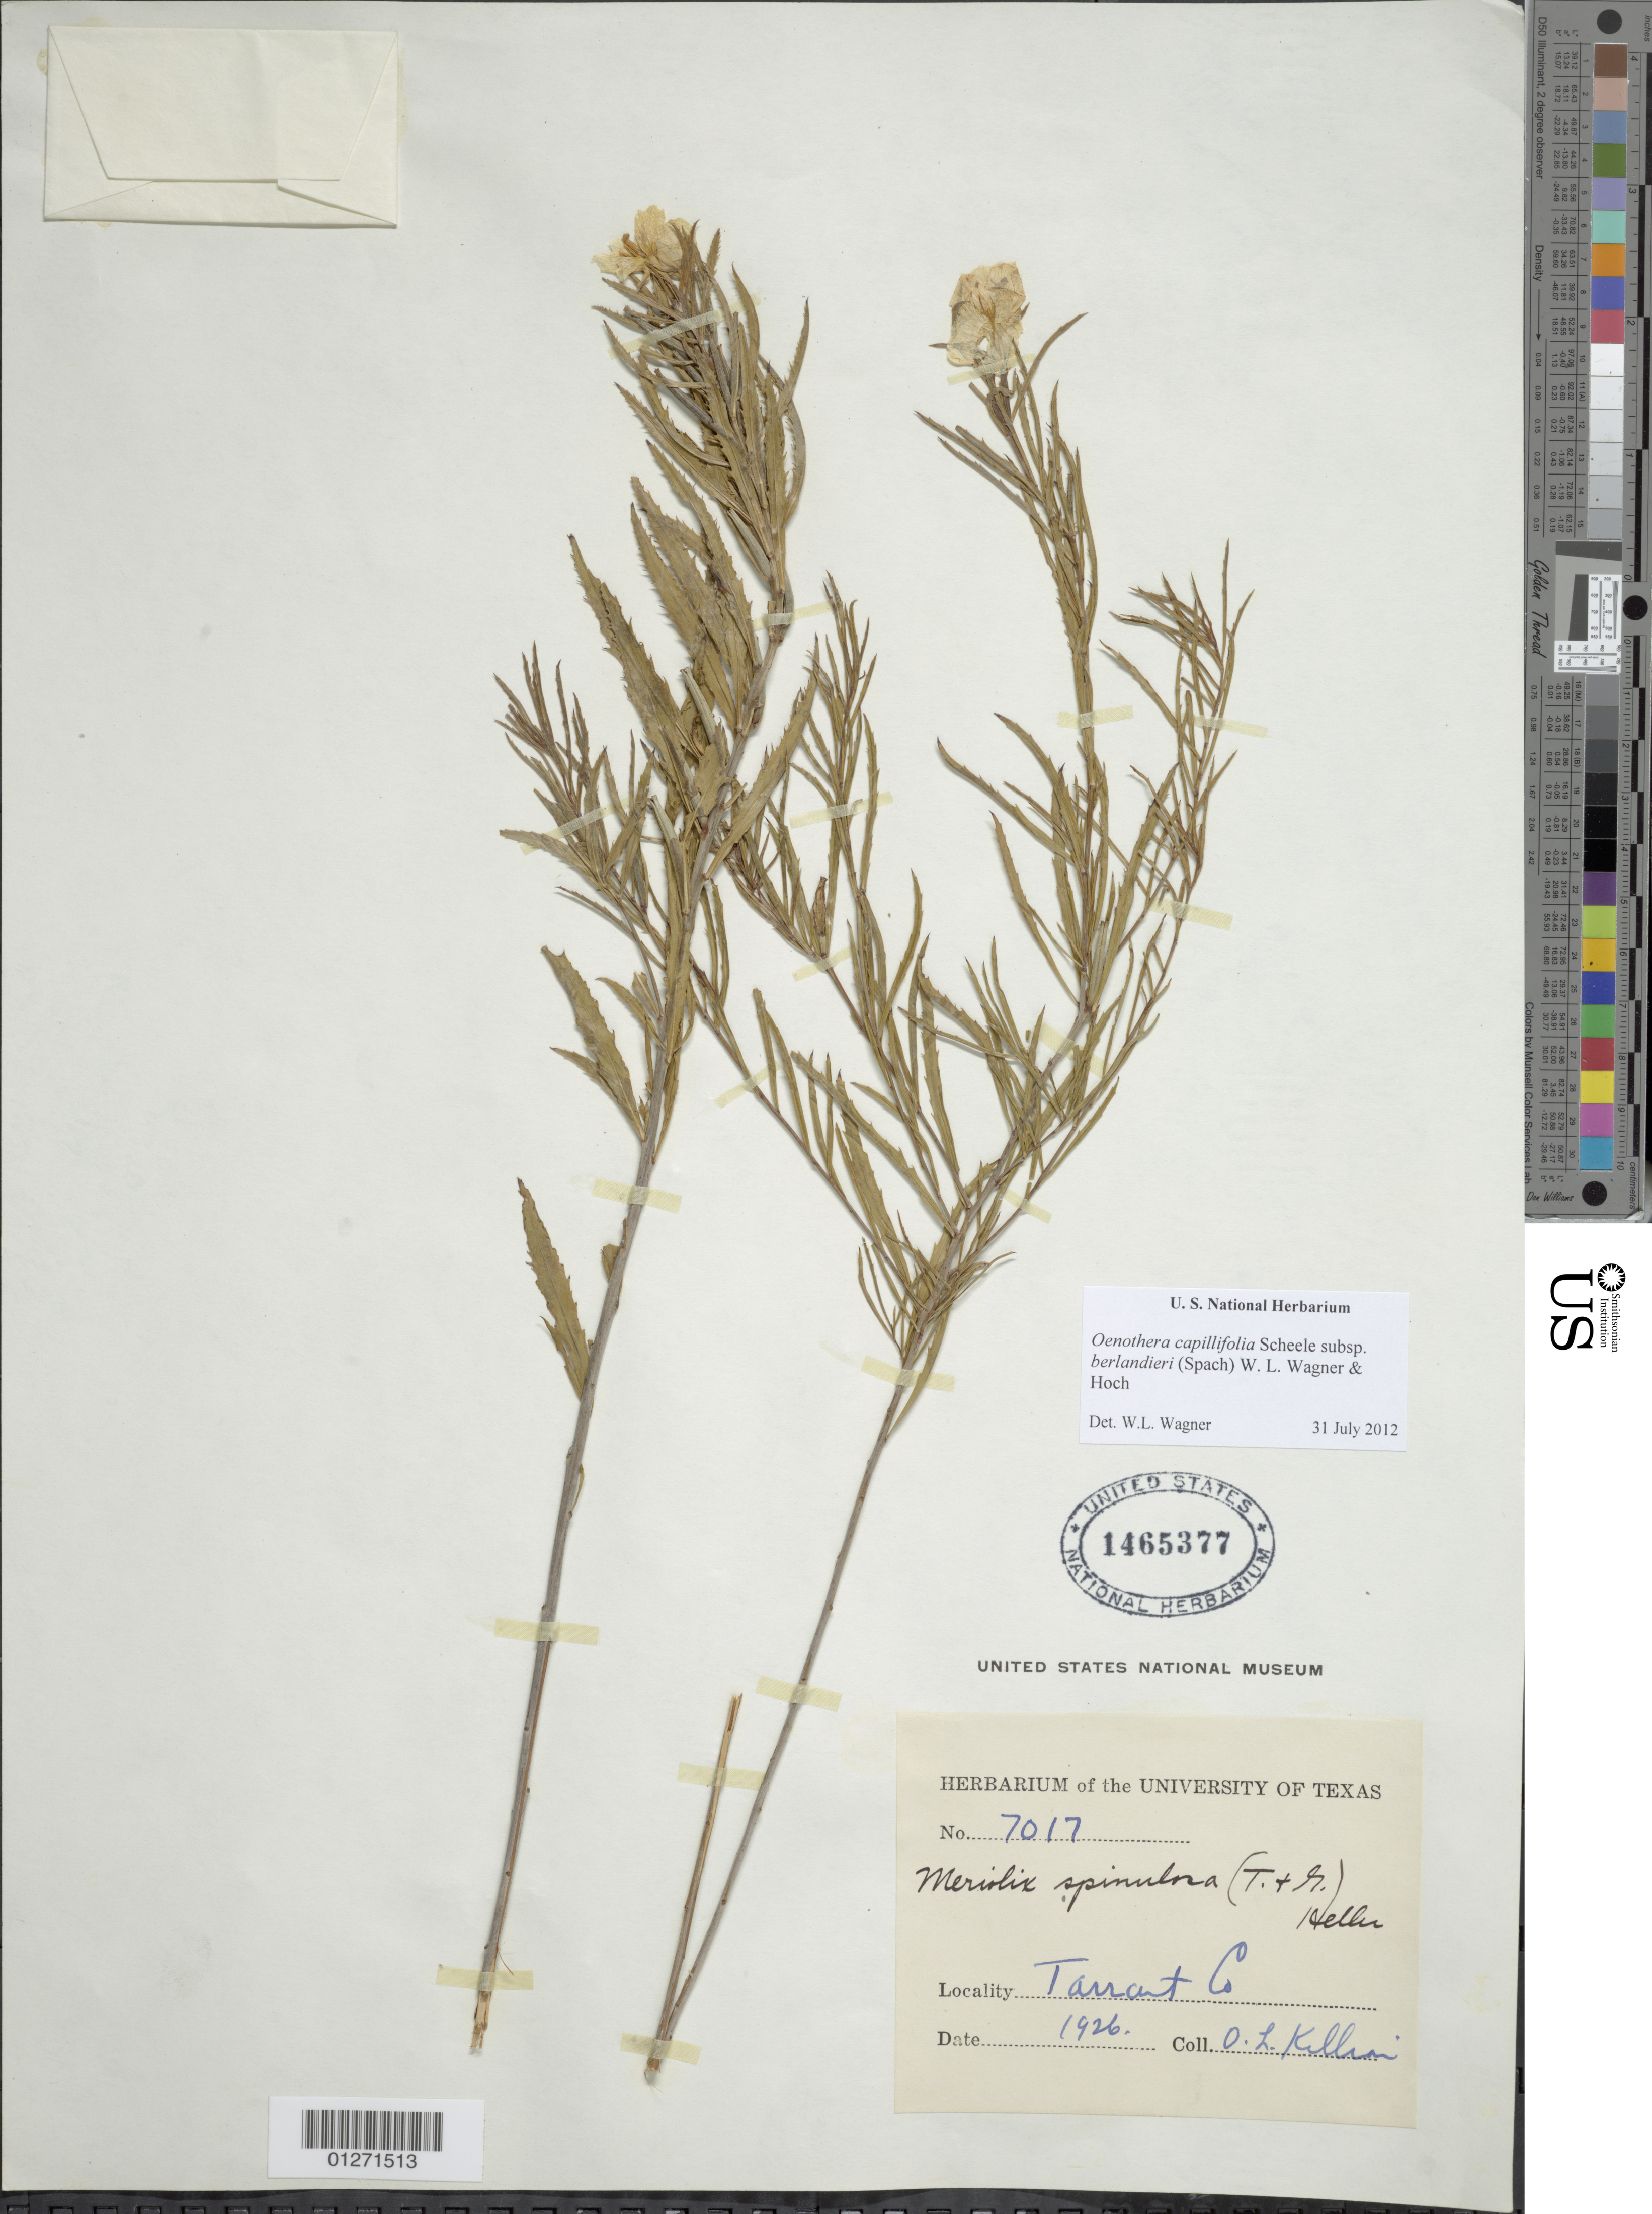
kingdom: Plantae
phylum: Tracheophyta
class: Magnoliopsida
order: Myrtales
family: Onagraceae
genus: Oenothera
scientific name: Oenothera capillifolia subsp. berlandieri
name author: (Spach) W.L. Wagner & Hoch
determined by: Wagner, W. L., (BOT), Smithsonian Institution - National Museum of Natural History (UNITED STATES)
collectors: O. Killian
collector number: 7017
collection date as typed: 1926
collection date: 1926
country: United States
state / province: Texas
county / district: Tarrant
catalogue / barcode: US 1465377